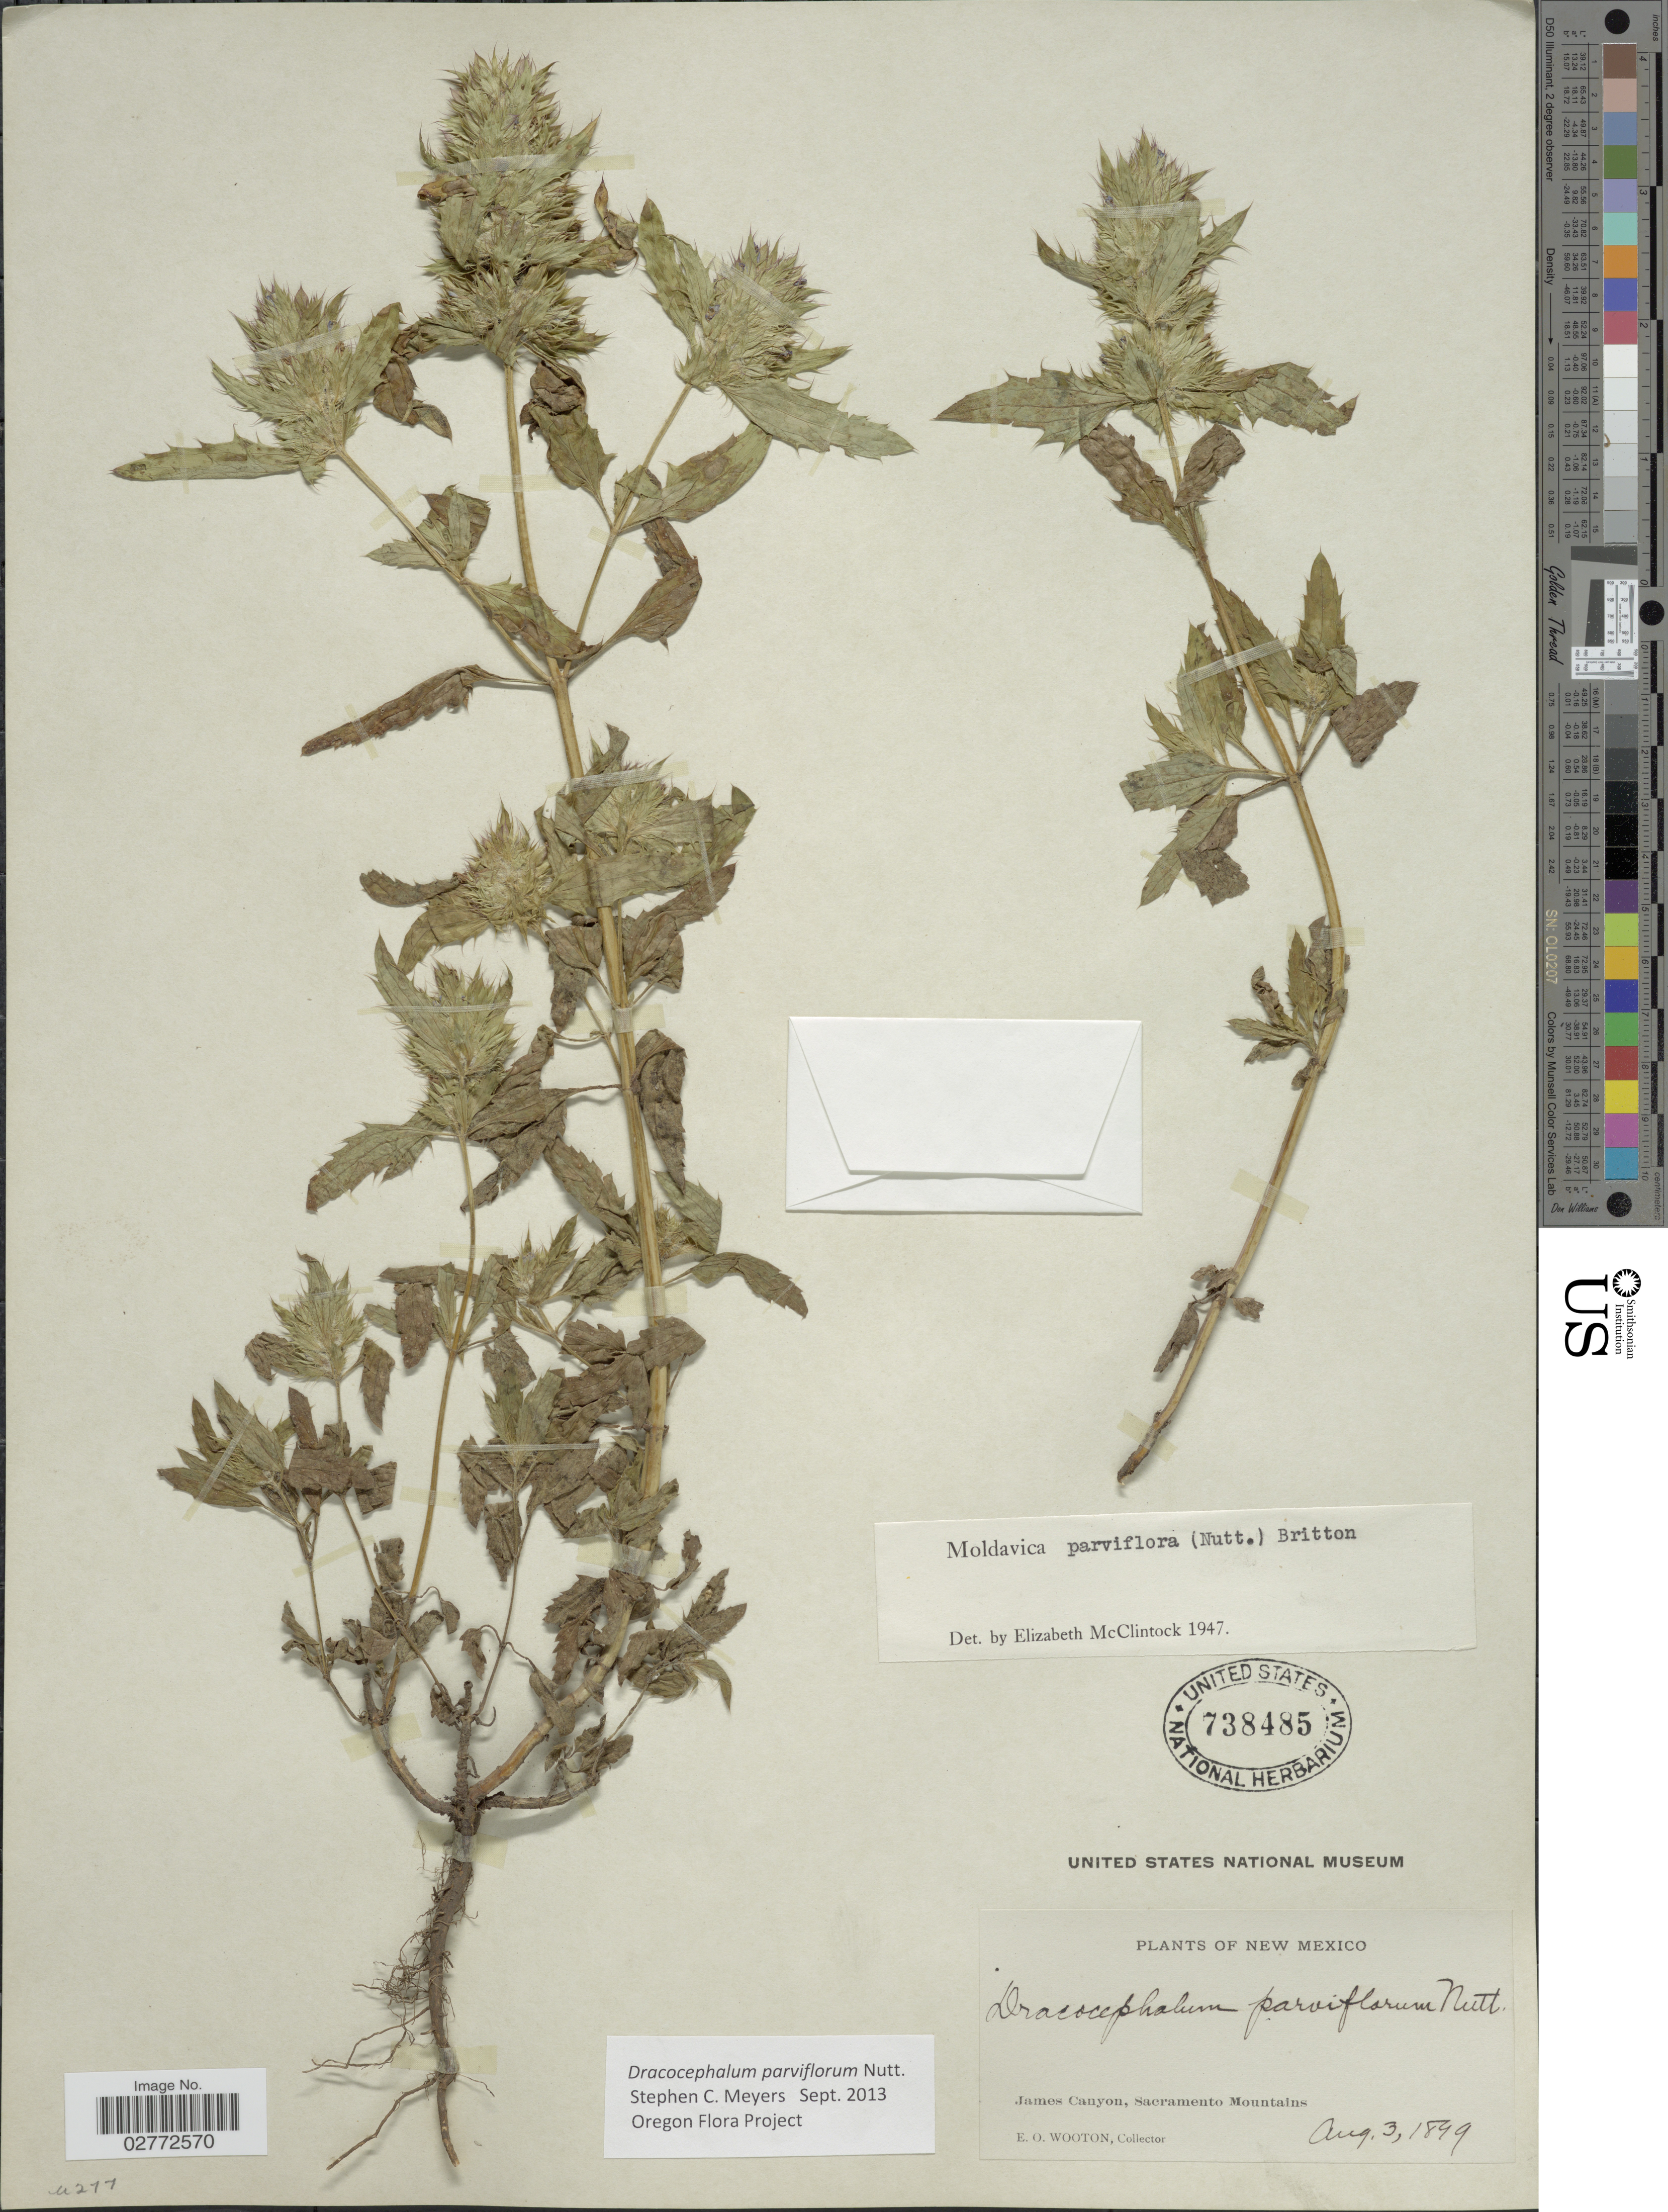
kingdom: Plantae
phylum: Tracheophyta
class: Magnoliopsida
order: Lamiales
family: Lamiaceae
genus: Dracocephalum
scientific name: Dracocephalum parviflorum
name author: Nutt.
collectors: E. O. Wooton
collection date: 1899-08-03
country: United States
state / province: New Mexico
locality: James Canyon, Sacramento Mountains.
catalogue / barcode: US 738485